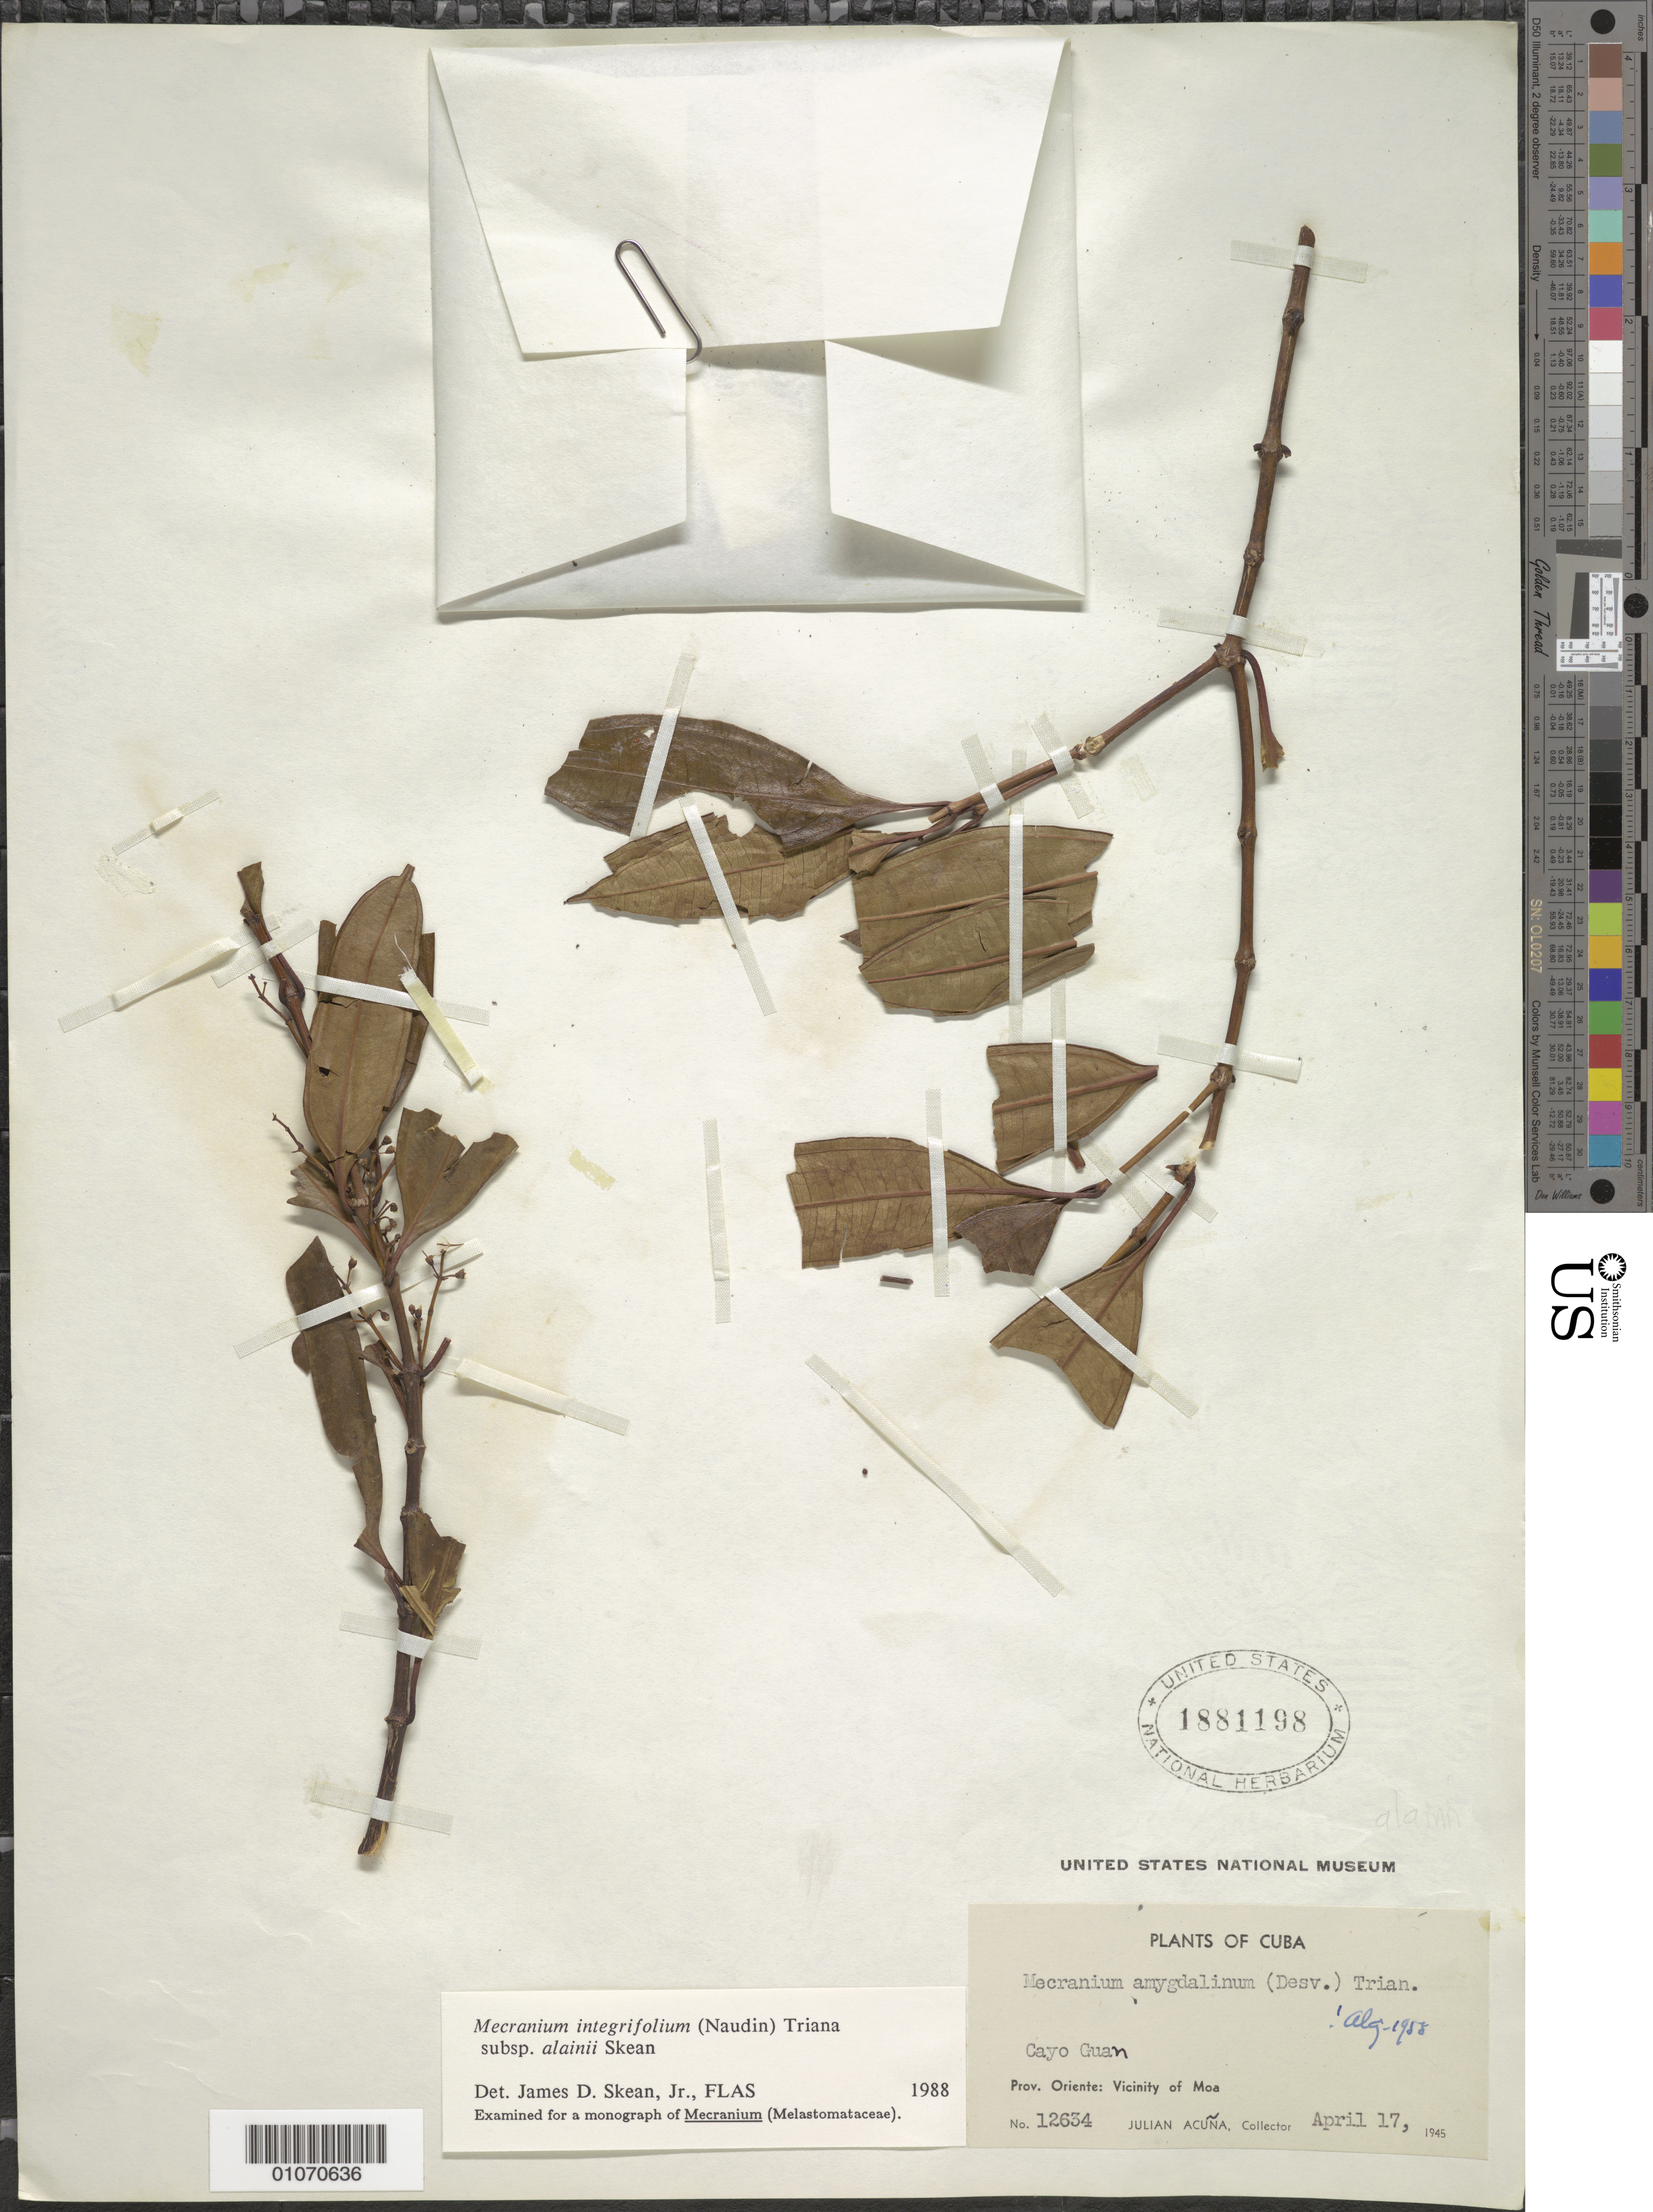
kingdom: Plantae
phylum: Tracheophyta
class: Magnoliopsida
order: Myrtales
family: Melastomataceae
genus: Mecranium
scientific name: Mecranium integrifolium subsp. alainii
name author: Skean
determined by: Skean, J. D., Jr.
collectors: J. Acuña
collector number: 12634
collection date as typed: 17 Apr 1945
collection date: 1945-04-17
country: Cuba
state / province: Holguín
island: Cuba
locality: Moa vicinity; Cayo Guan [Oriente]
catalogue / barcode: US 1881198